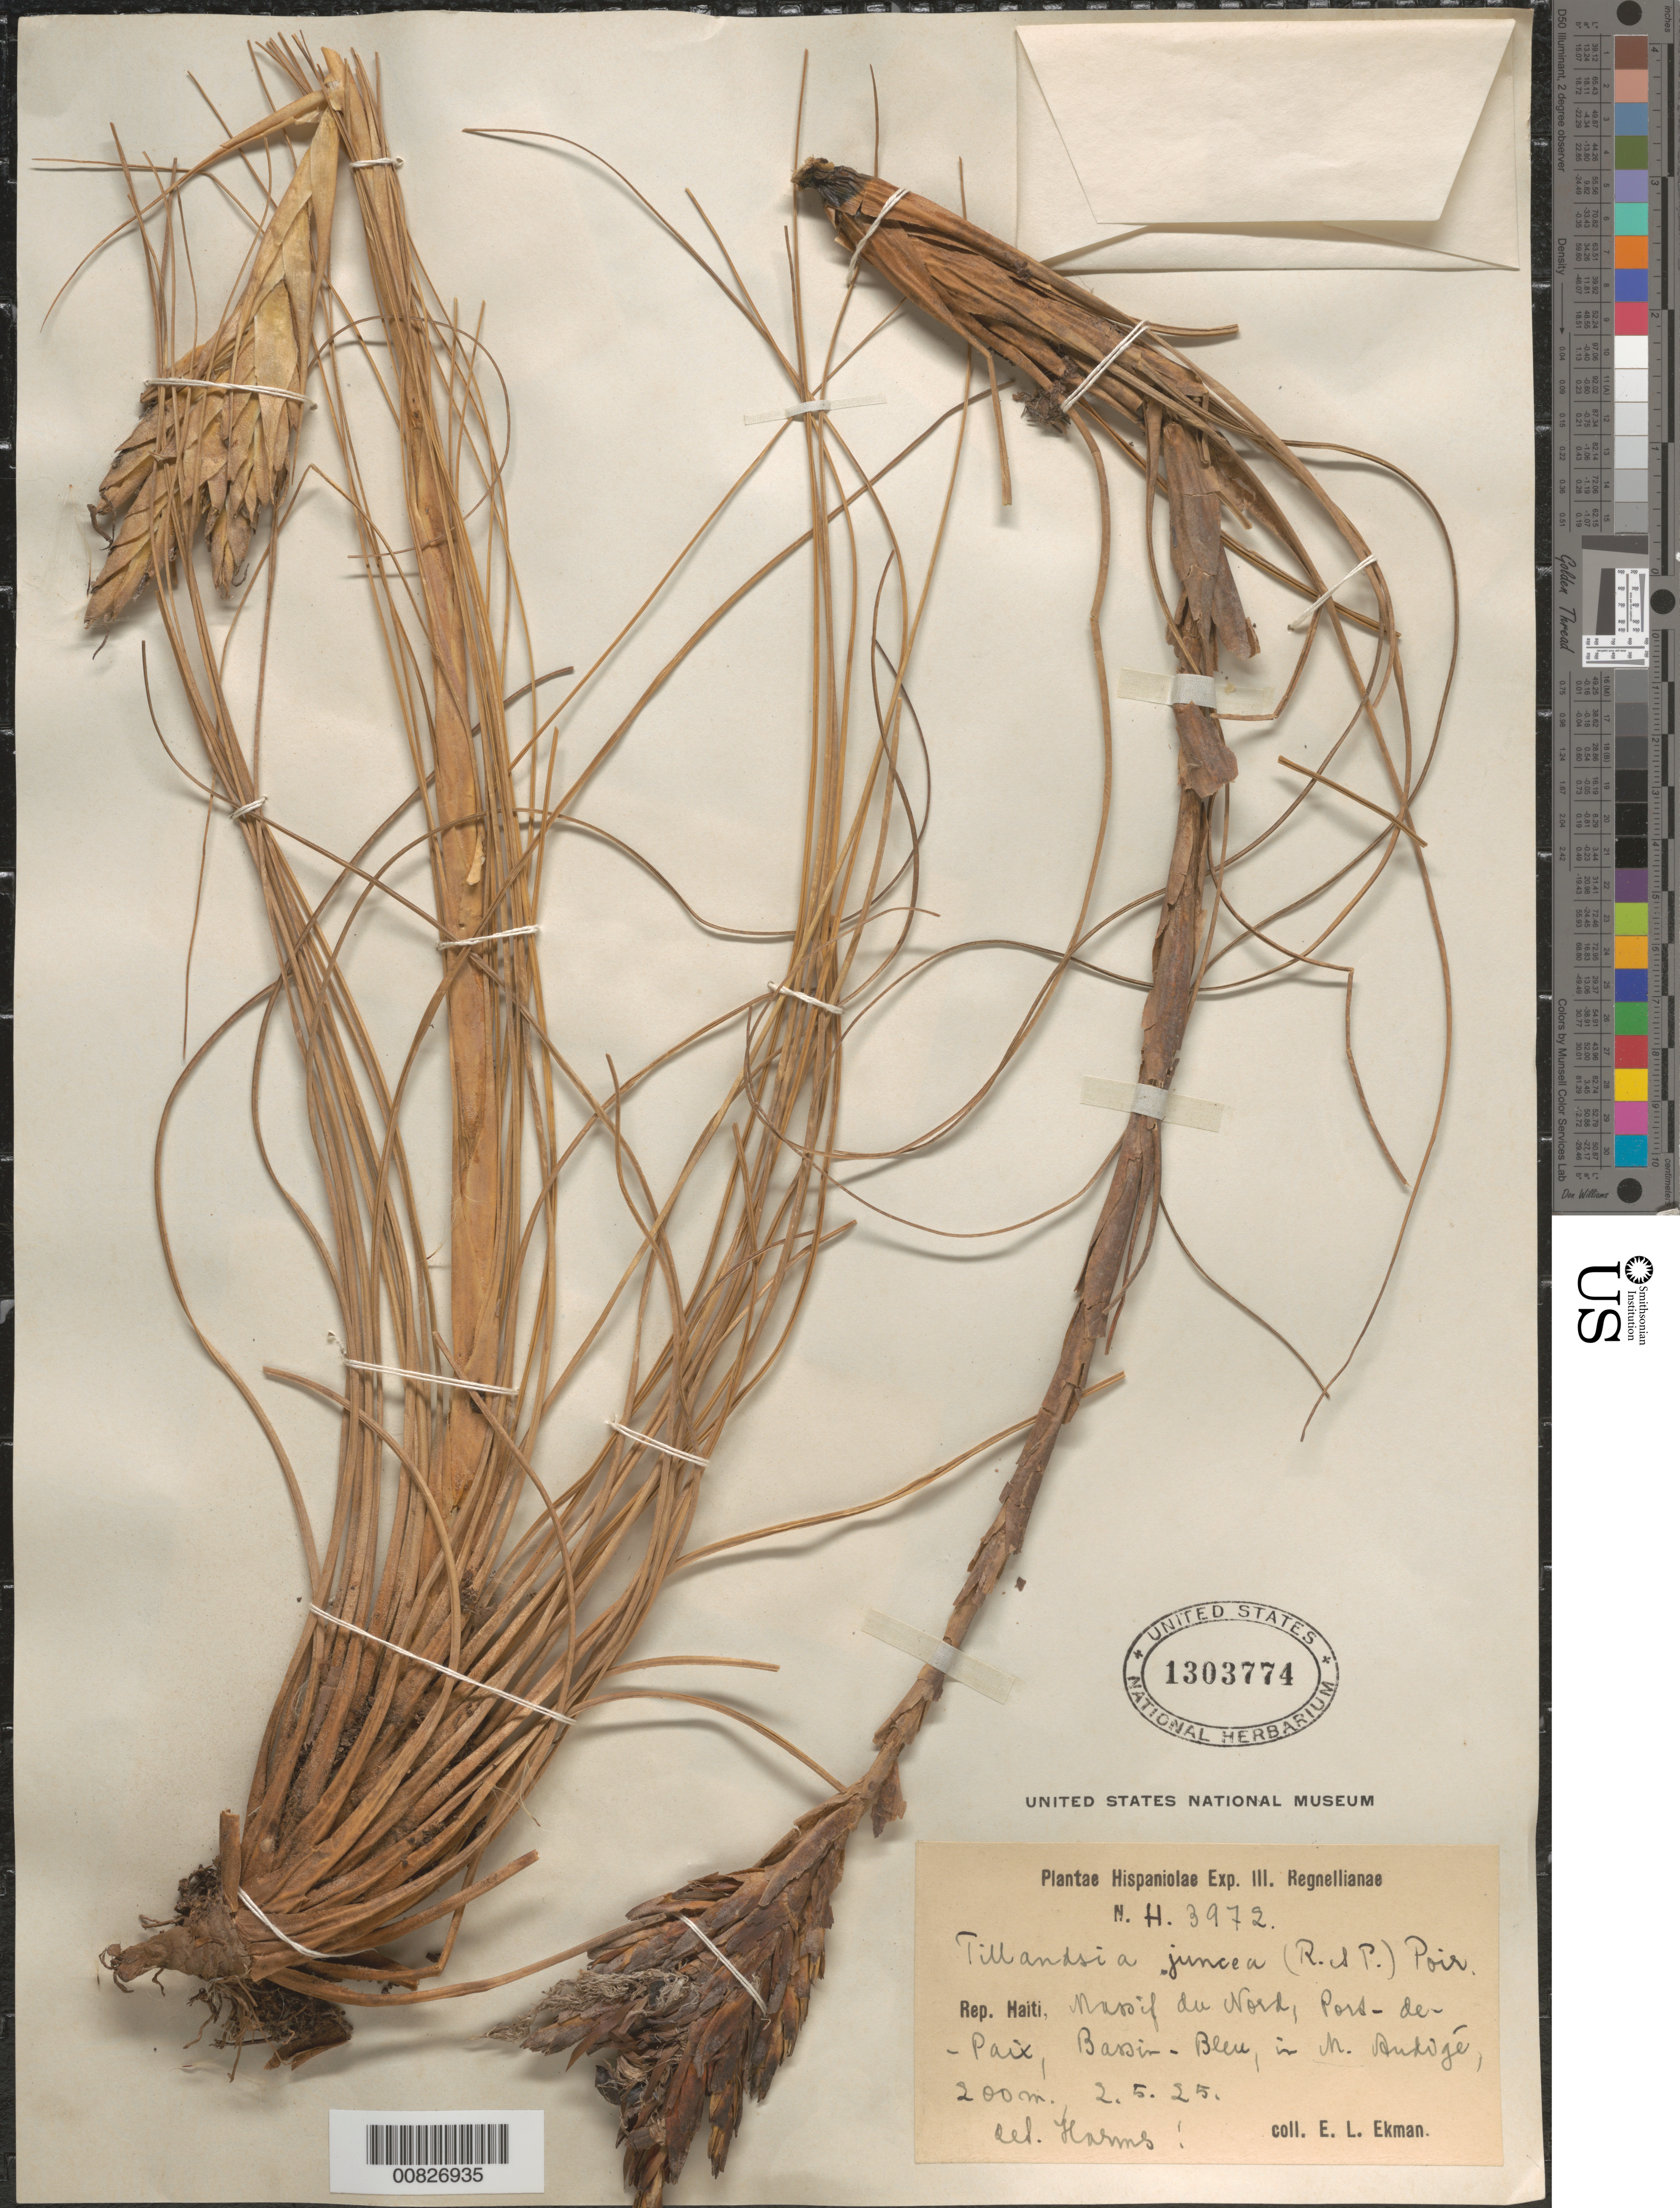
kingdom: Plantae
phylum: Tracheophyta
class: Liliopsida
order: Poales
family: Bromeliaceae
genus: Tillandsia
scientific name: Tillandsia juncea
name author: (Ruiz & Pav.) Poir.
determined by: Harms, --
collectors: E. L. Ekman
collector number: H 3972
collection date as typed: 02 May 1925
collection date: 1925-05-02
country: Haiti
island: Hispaniola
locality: Massif du Nord, Port-de-Paix, Bassin-Bleu, in M. Audigè.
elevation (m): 200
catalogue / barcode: US 1303774